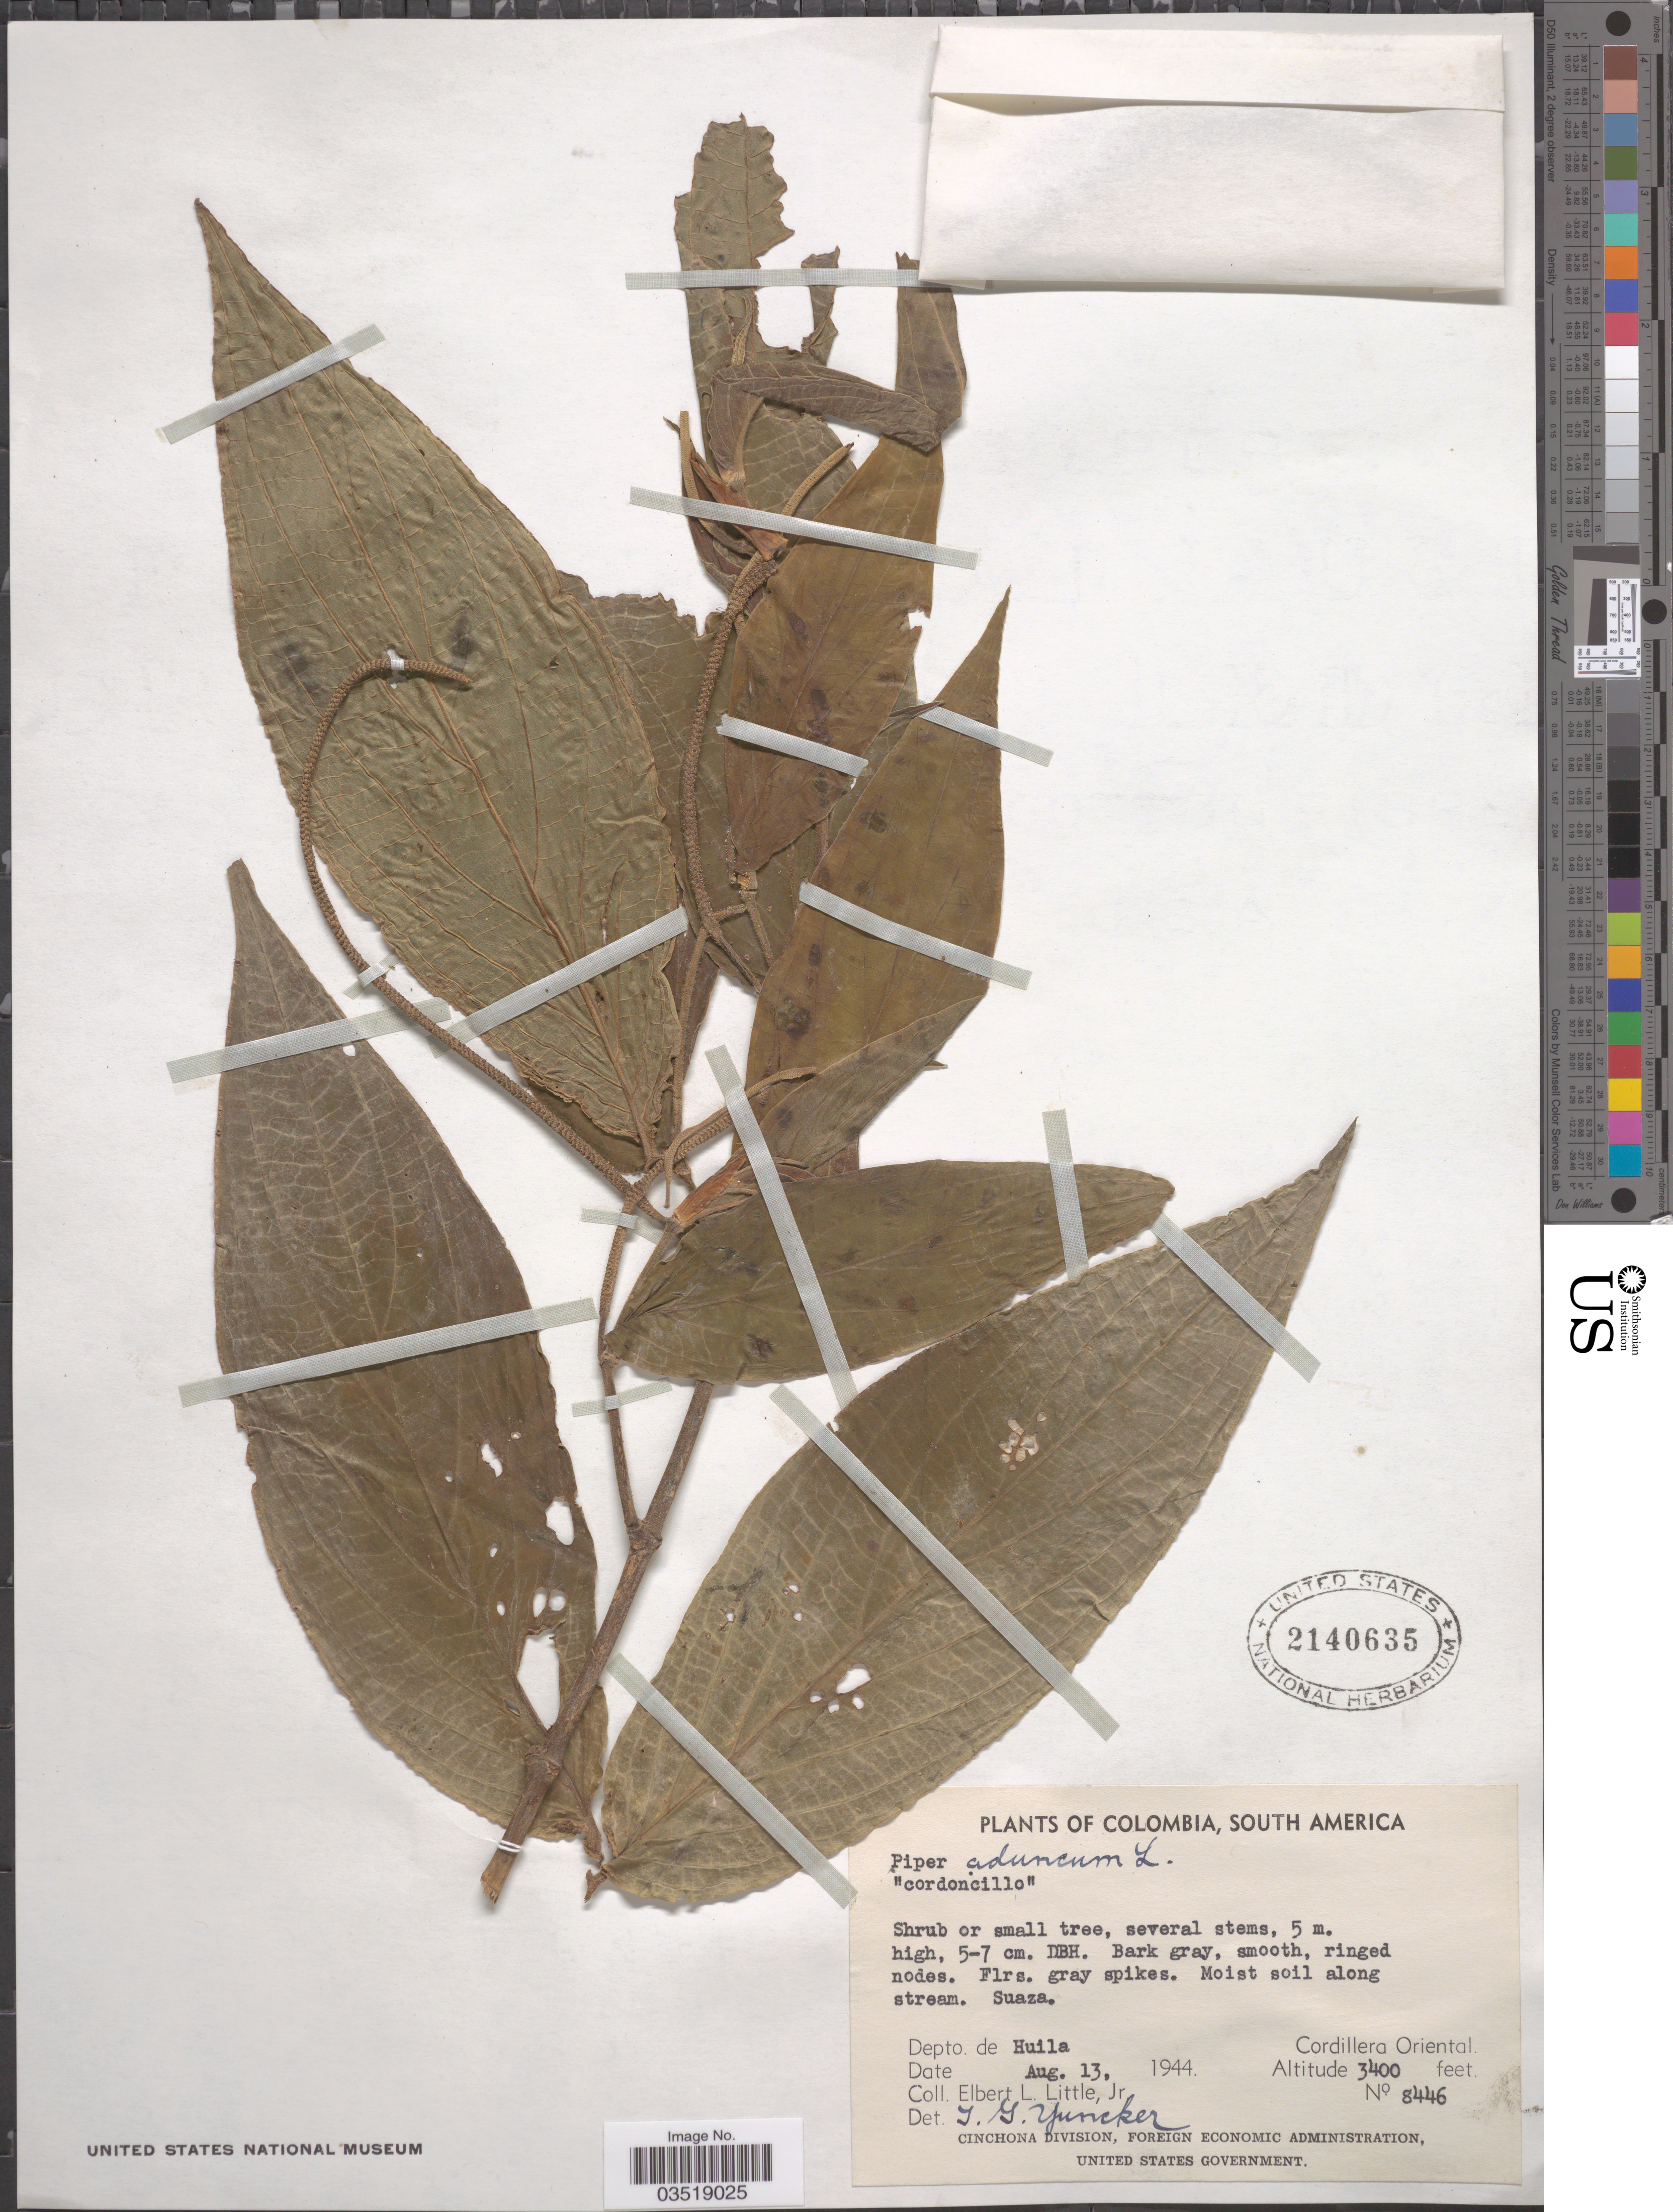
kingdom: Plantae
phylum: Tracheophyta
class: Magnoliopsida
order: Piperales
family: Piperaceae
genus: Piper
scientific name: Piper aduncum var. aduncum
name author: L.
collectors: E. L. Little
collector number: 8446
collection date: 1944-08-13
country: Colombia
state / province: Huila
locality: Suaza. Depto. del Huila. Cordillera Oriental.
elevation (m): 1036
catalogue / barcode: US 2140635